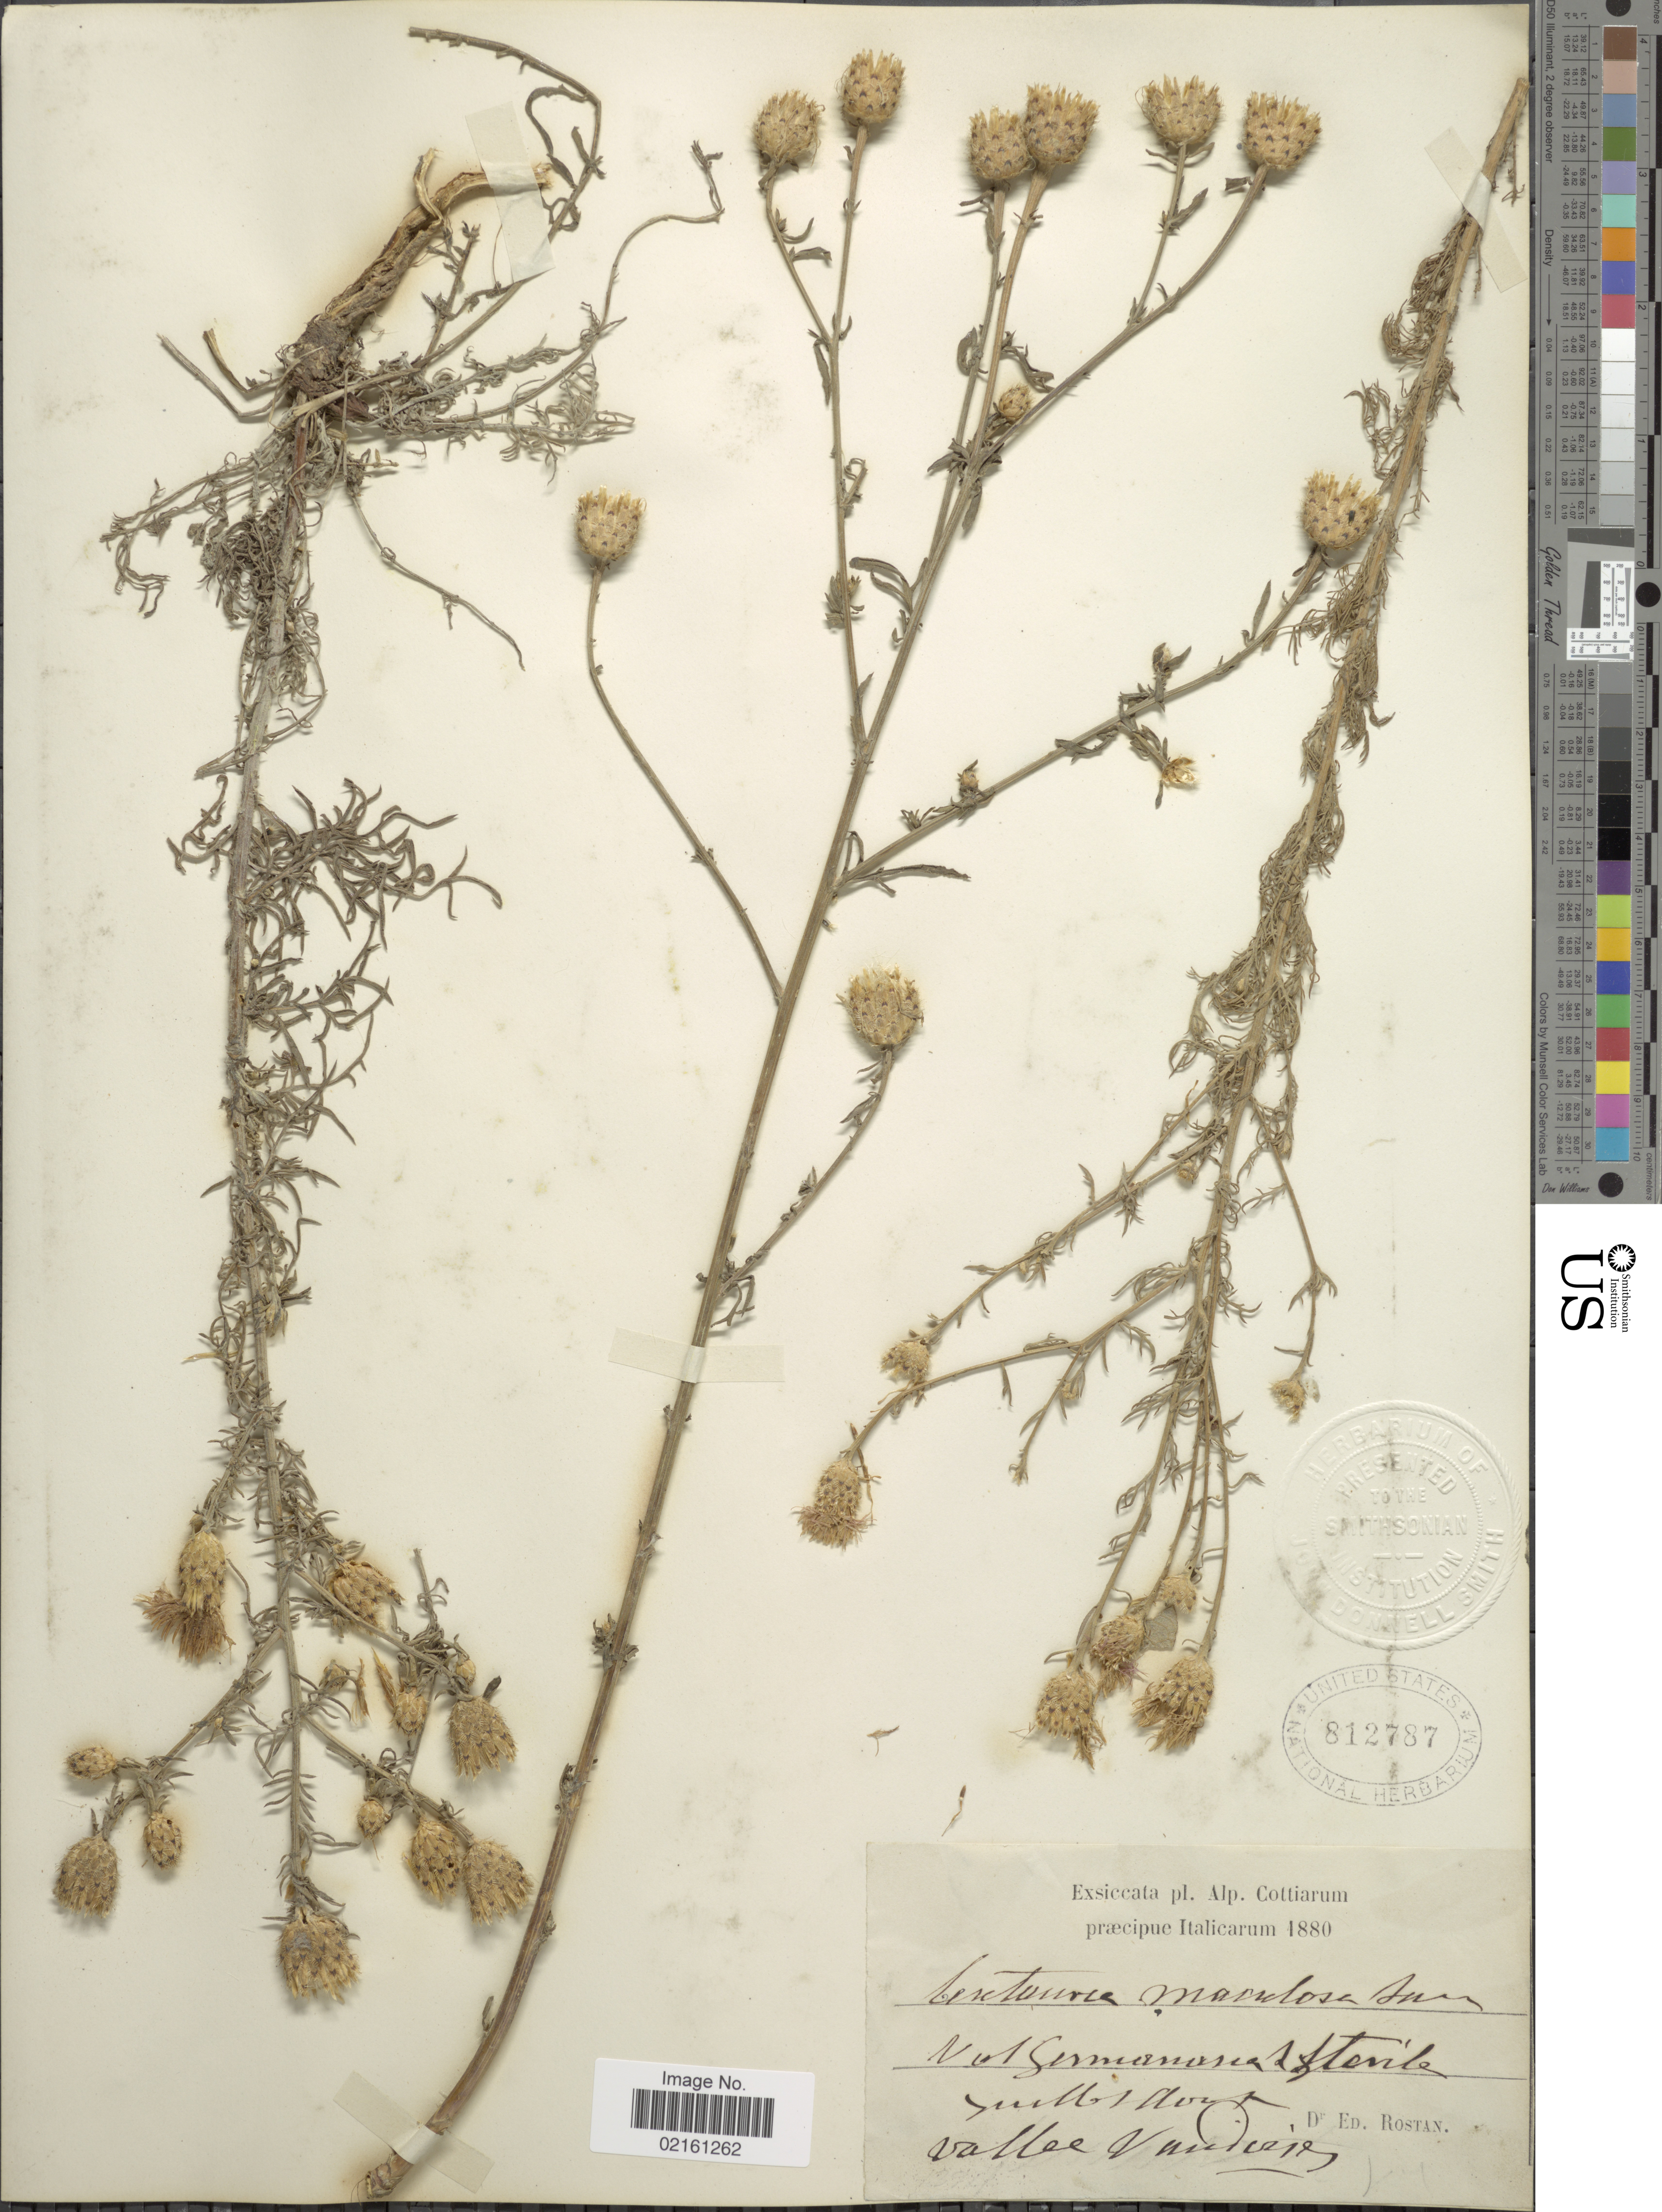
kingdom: Plantae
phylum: Tracheophyta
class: Magnoliopsida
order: Asterales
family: Asteraceae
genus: Centaurea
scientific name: Centaurea stoebe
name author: L.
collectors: E. Rostan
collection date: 1880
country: Italy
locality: Alp. Cottiarum praecipue Italicarum, vallee Vandirig [interpreted]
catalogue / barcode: US 812787